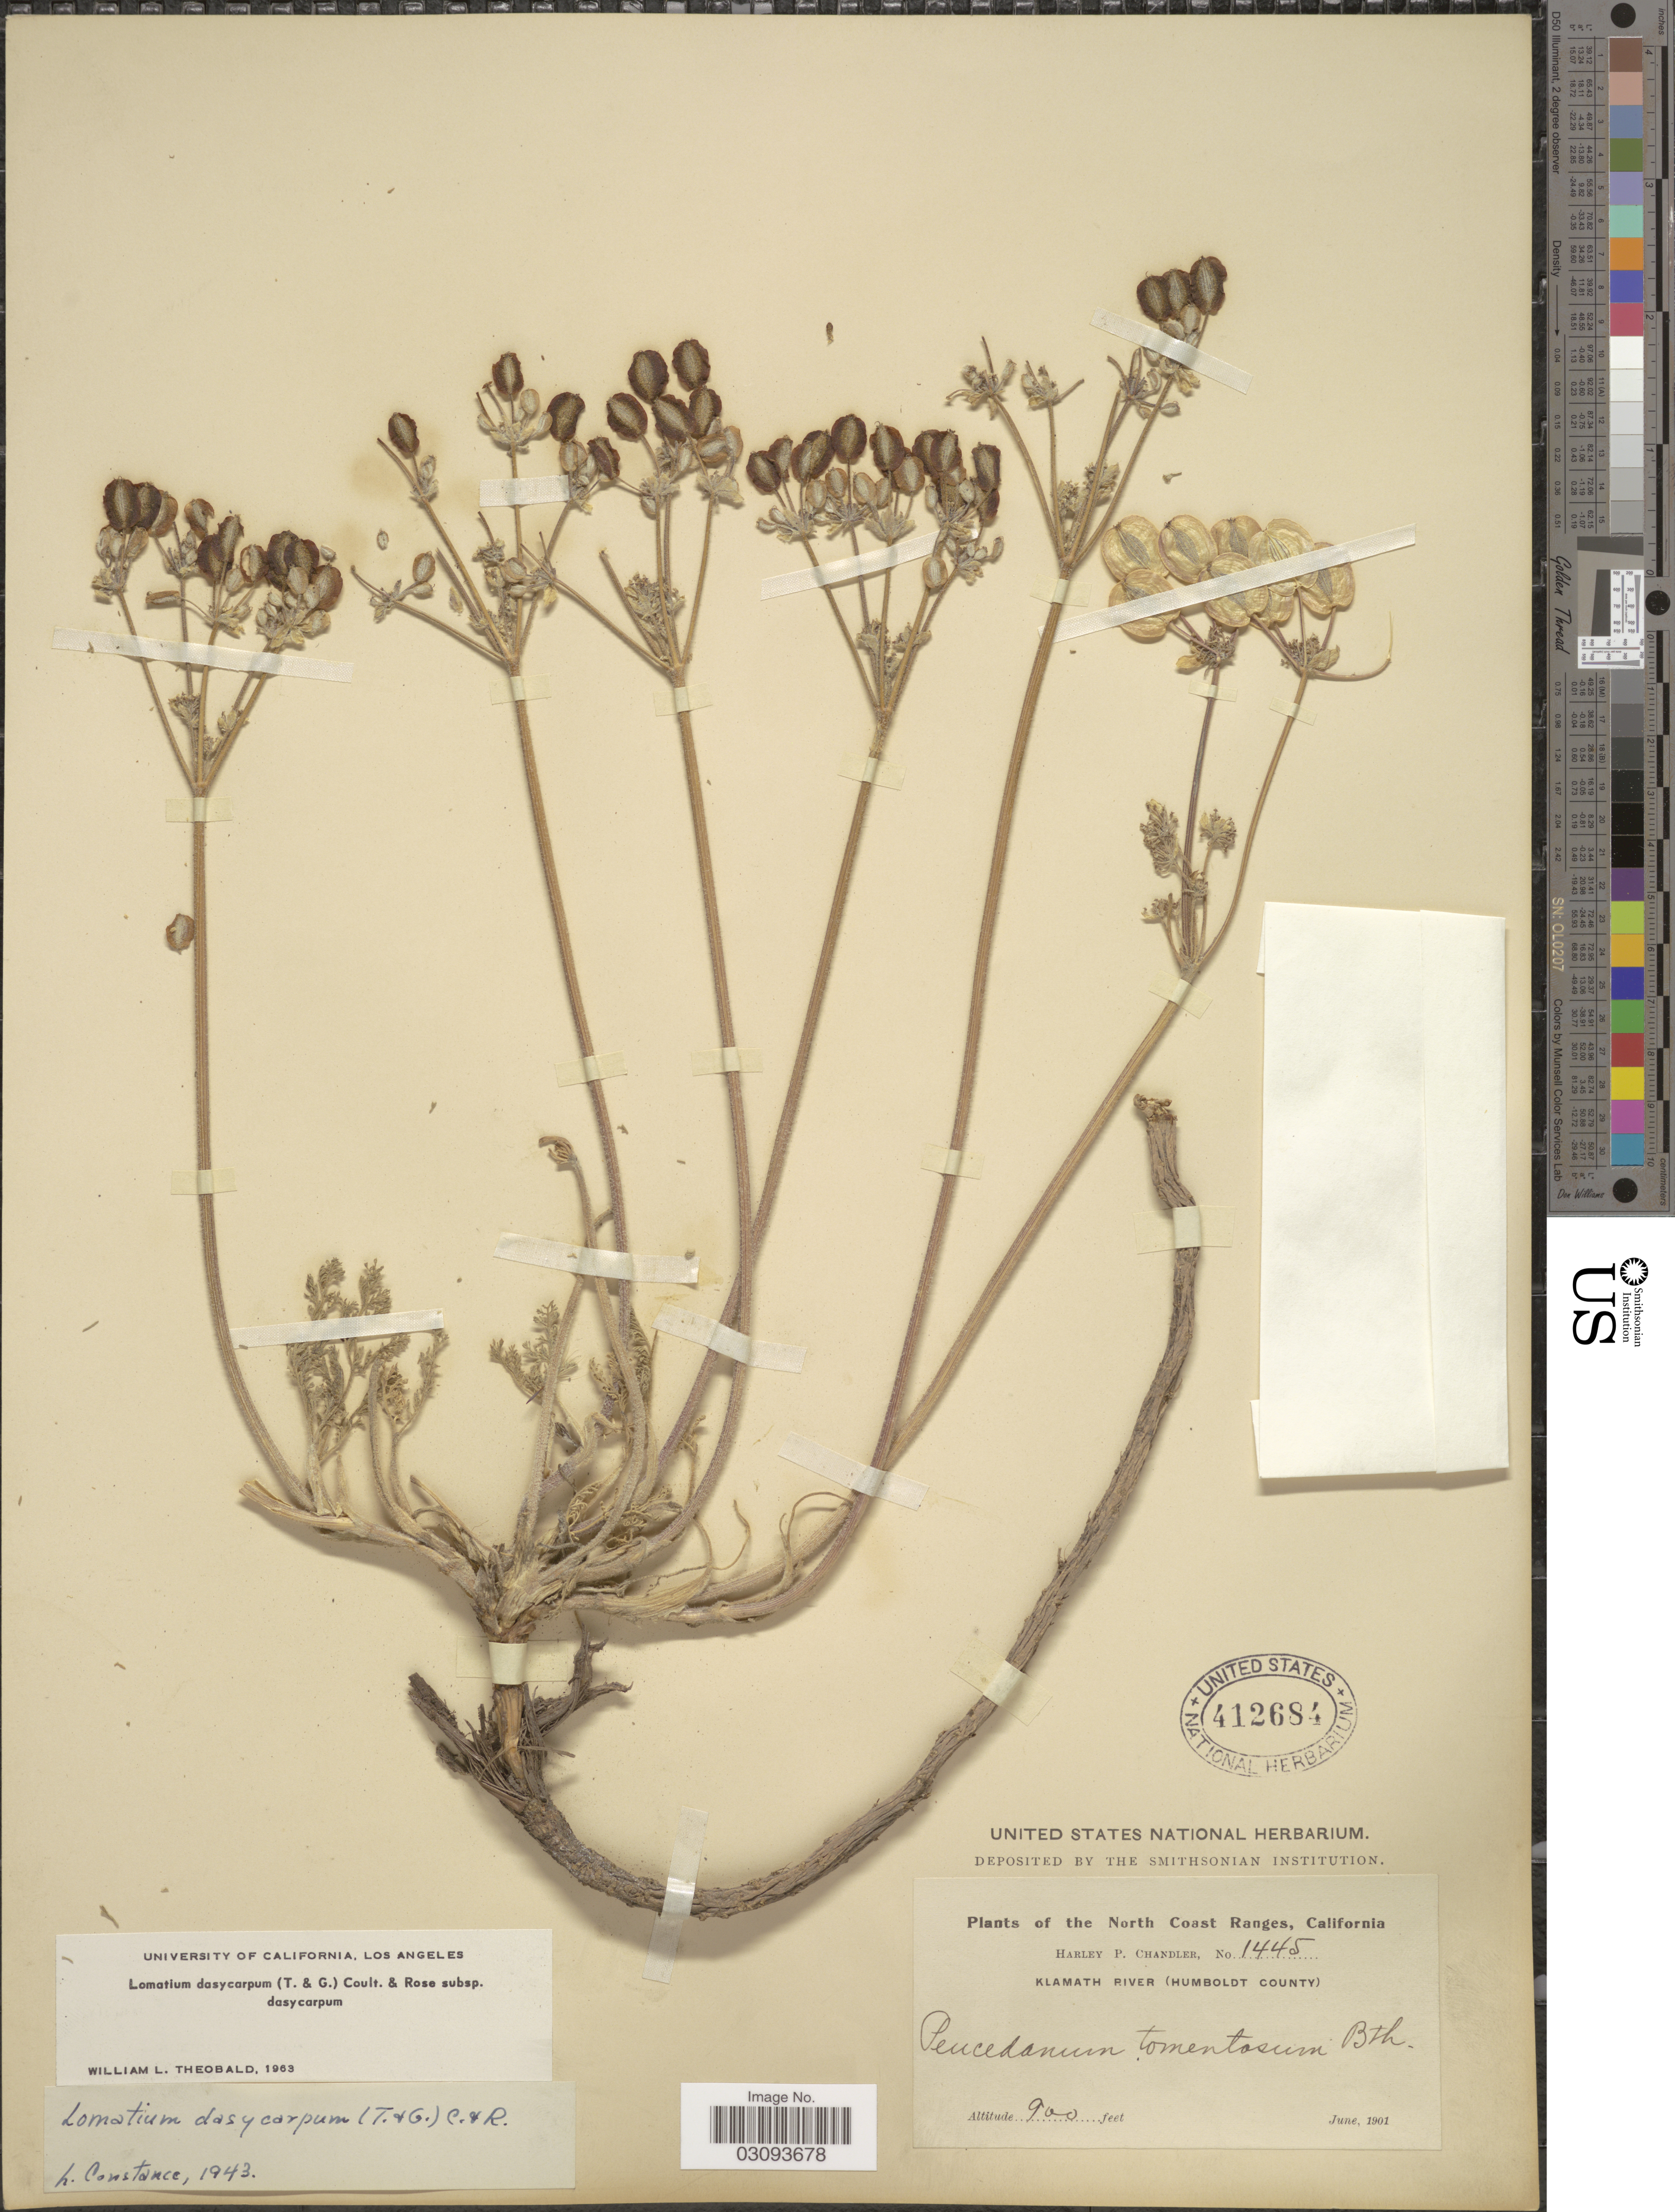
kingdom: Plantae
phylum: Tracheophyta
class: Magnoliopsida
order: Apiales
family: Apiaceae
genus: Lomatium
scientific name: Lomatium dasycarpum subsp. dasycarpum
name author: (Torr.) J.M. Coult. & Rose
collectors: H. Chandler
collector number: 1445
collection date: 1901-06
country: United States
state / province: California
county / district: Humboldt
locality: The North Coast Ranges. Klamath River (Humboldt County)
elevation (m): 274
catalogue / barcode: US 412684